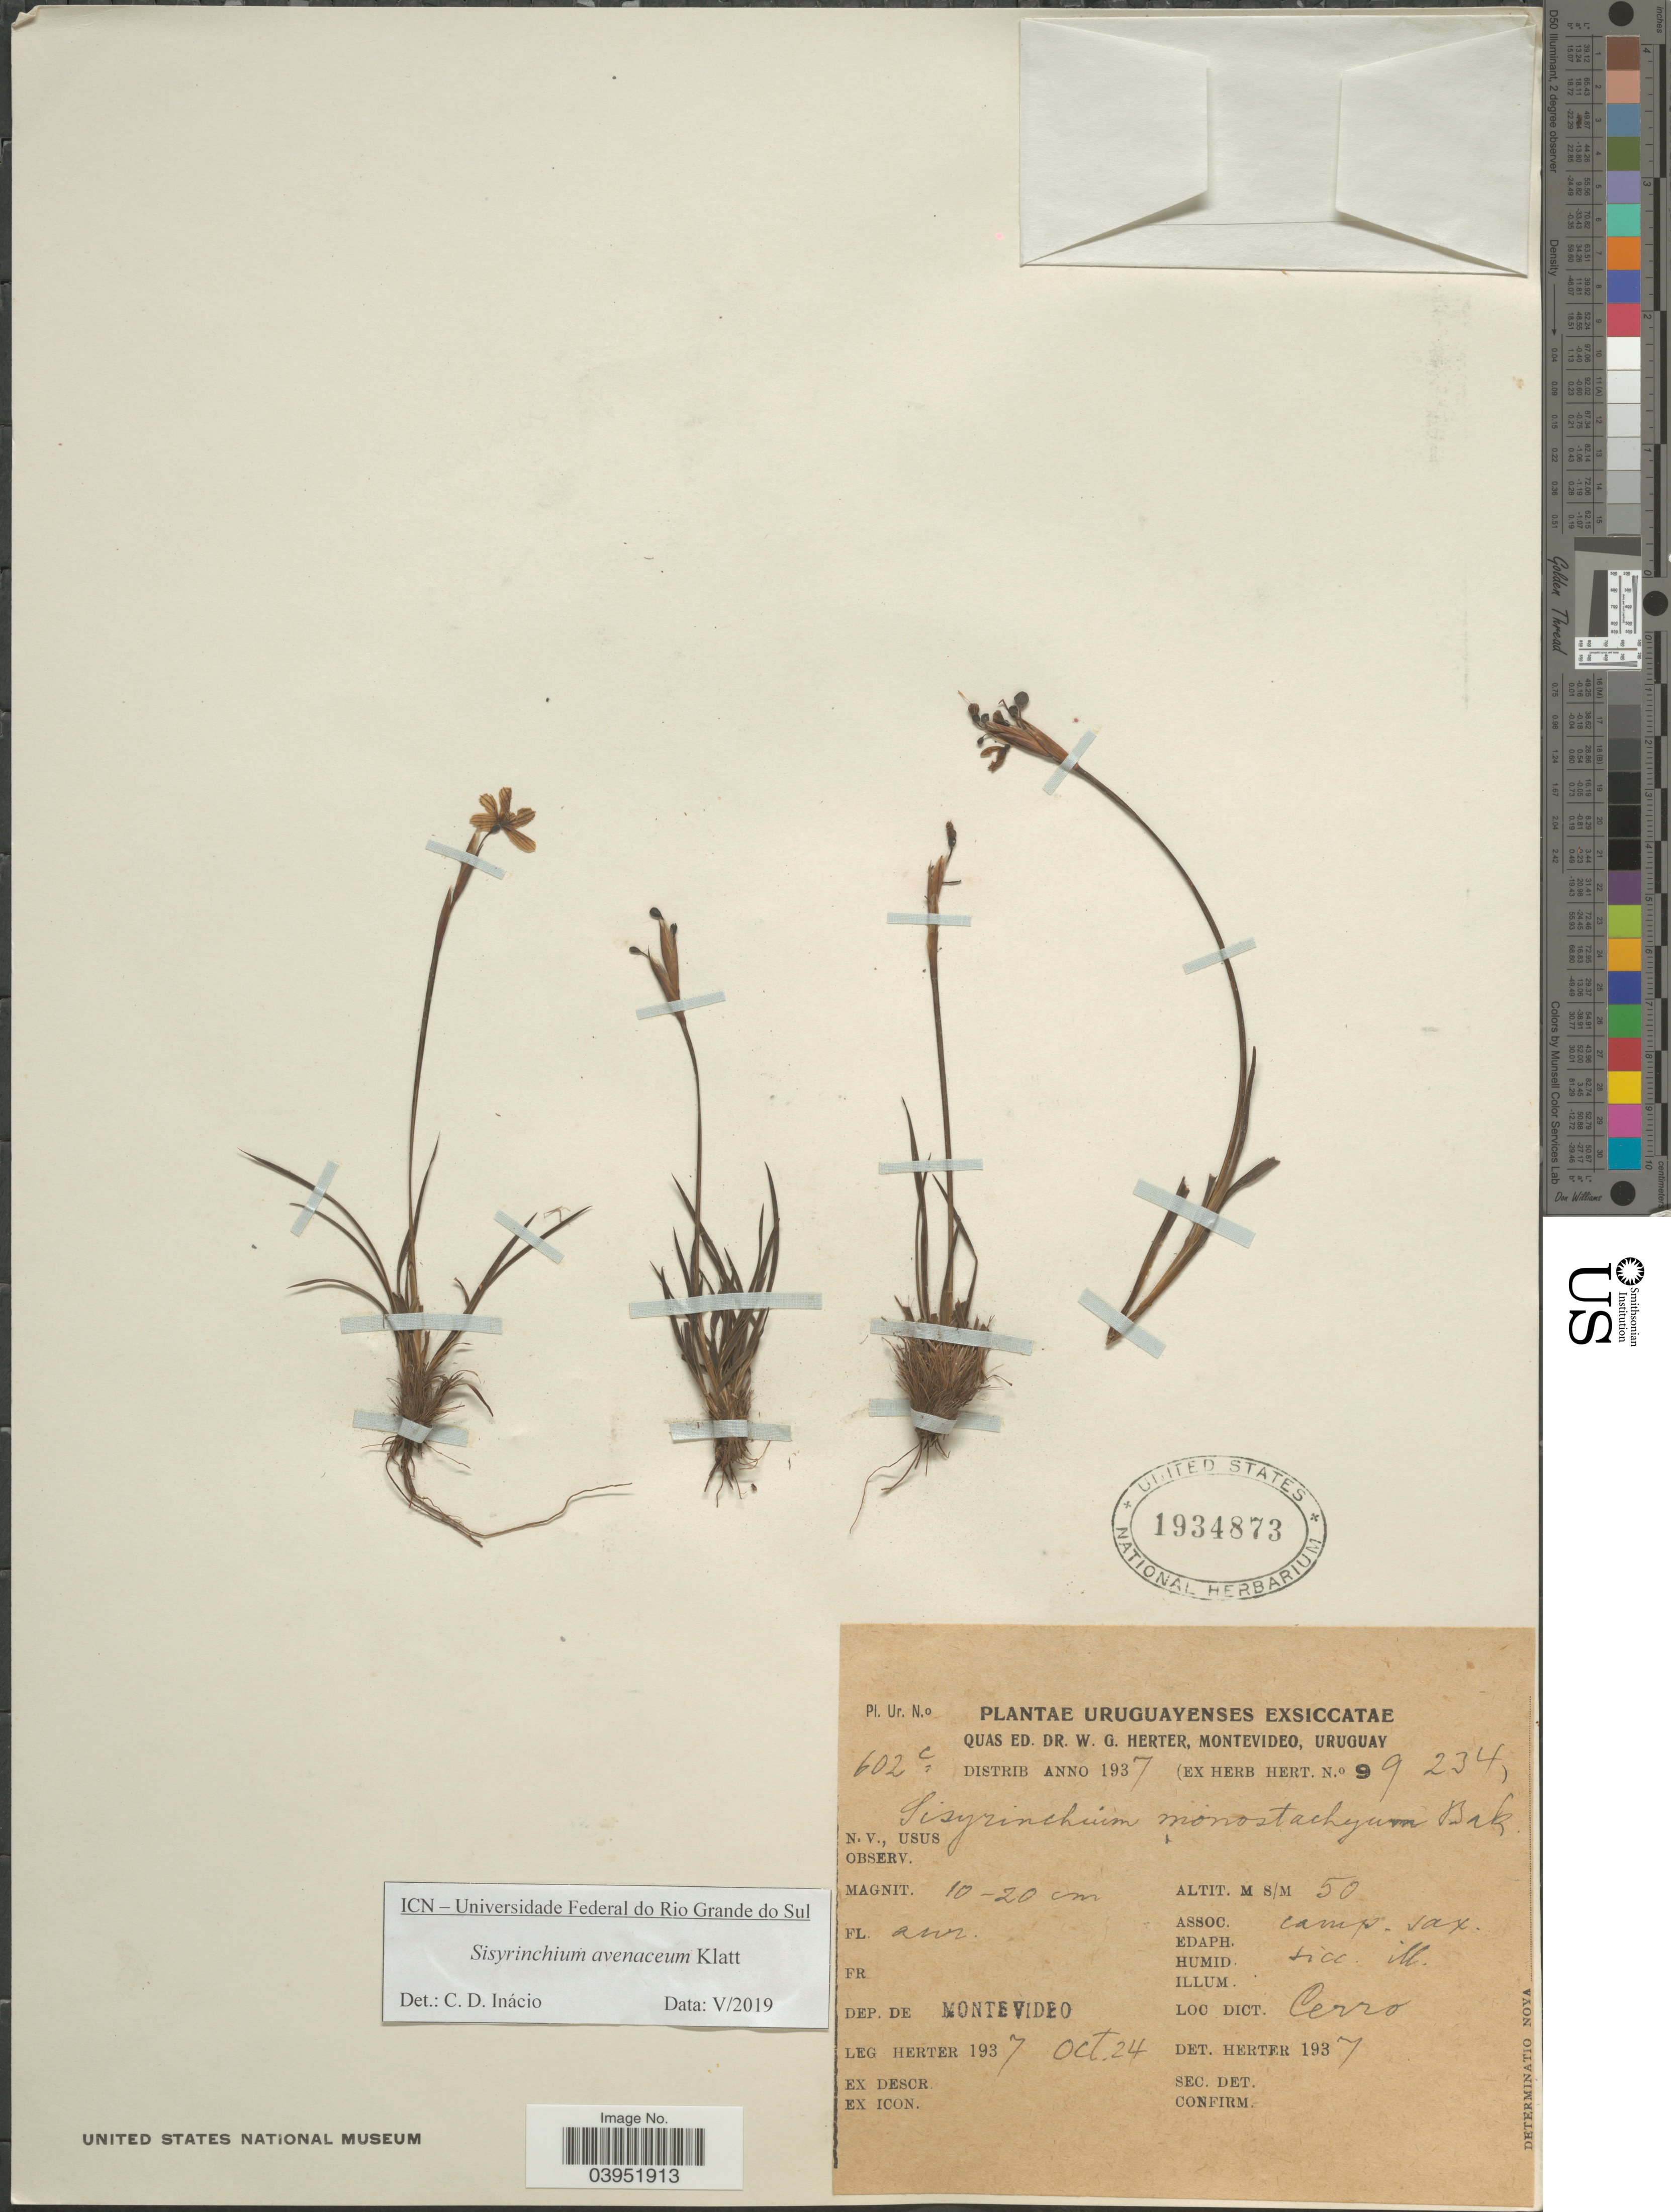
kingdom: Plantae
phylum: Tracheophyta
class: Liliopsida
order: Asparagales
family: Iridaceae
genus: Sisyrinchium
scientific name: Sisyrinchium avenaceum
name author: Klatt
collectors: W. G. Herter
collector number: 602c/9234*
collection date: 1937-10-24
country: Uruguay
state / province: Montevideo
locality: Dep. de Montevideo. Dict. Cerro.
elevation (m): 50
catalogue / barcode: US 1934873